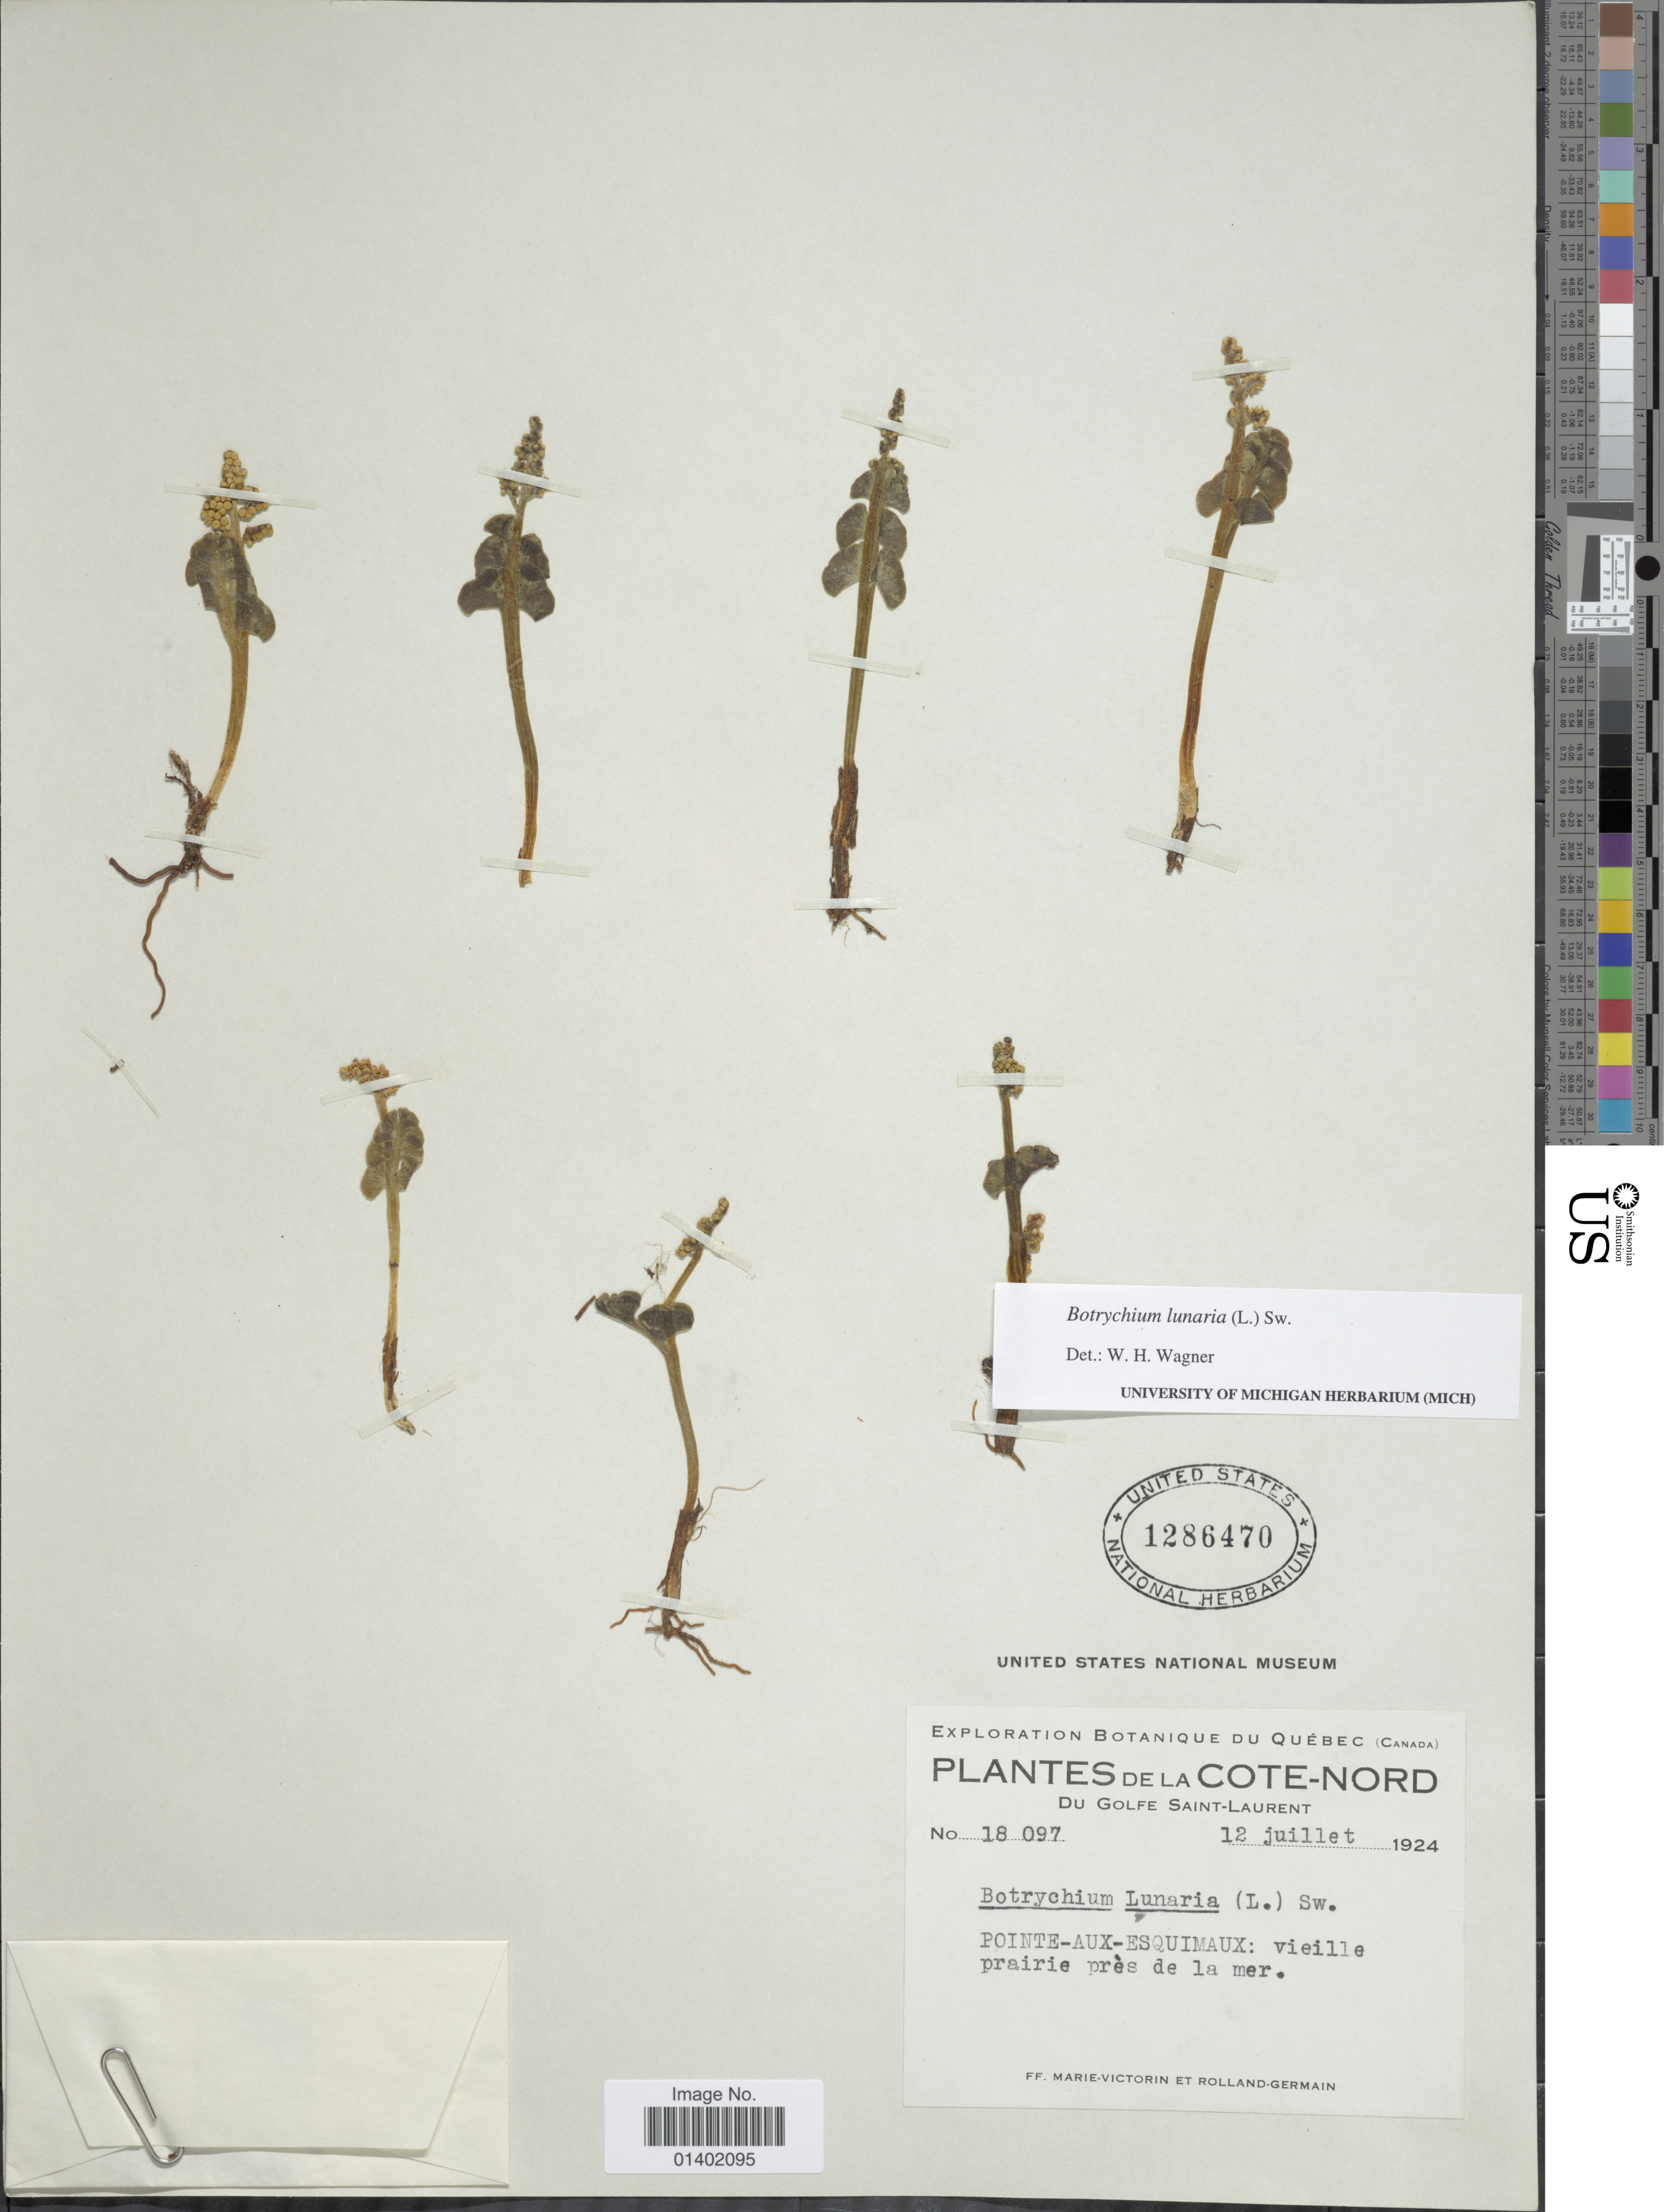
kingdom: Plantae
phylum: Tracheophyta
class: Polypodiopsida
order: Ophioglossales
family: Ophioglossaceae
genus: Botrychium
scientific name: Botrychium lunaria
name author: (L.) Sw.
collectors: Fr. Marie-Victorin & Rolland-Germain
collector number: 18097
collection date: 1924-07-12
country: Canada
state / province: Quebec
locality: De La Cote-Nord Du Golfe Saint-Laurent, Pointe- Aux- Esquimaux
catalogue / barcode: US 1286470